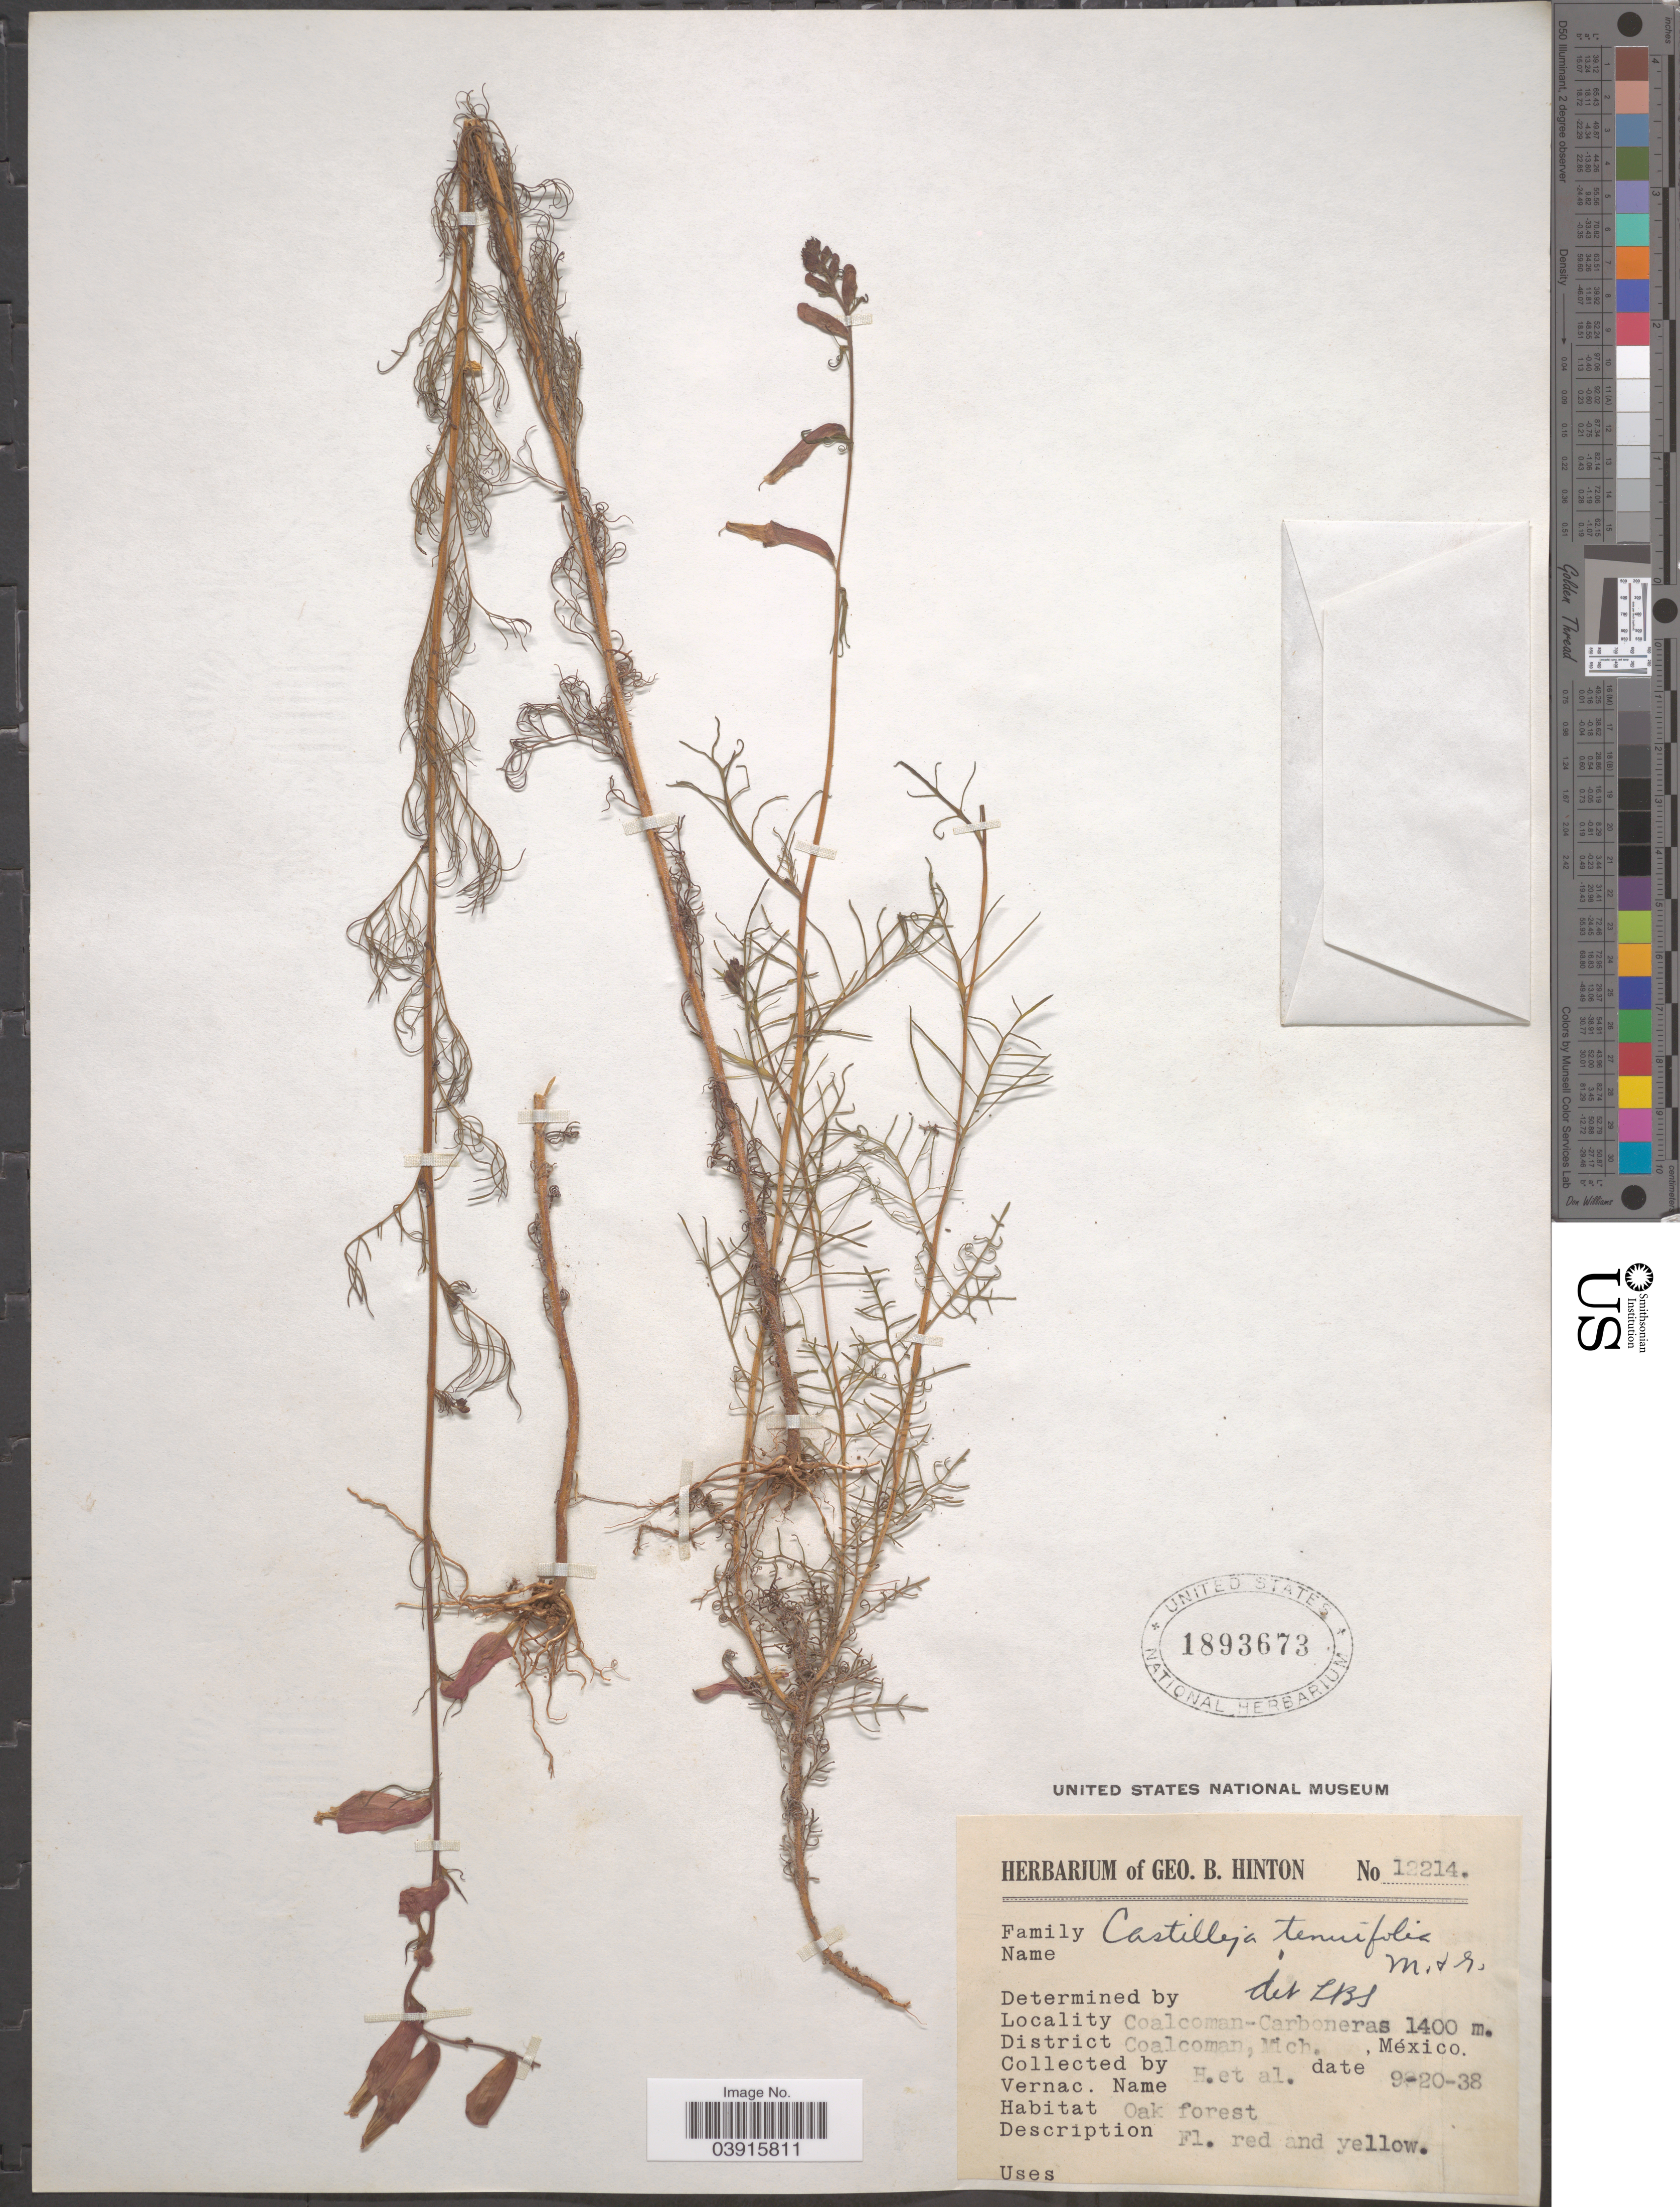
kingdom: Plantae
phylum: Tracheophyta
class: Magnoliopsida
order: Lamiales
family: Orobanchaceae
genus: Castilleja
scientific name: Castilleja tenuiflora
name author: Benth.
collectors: G. B. Hinton & et al.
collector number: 12214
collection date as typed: Transcribed d/m/y: 20/9/38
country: Mexico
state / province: Michoacán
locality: Coalcoman-Carboneras. District Coalcoman.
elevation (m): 1400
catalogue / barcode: US 1893673